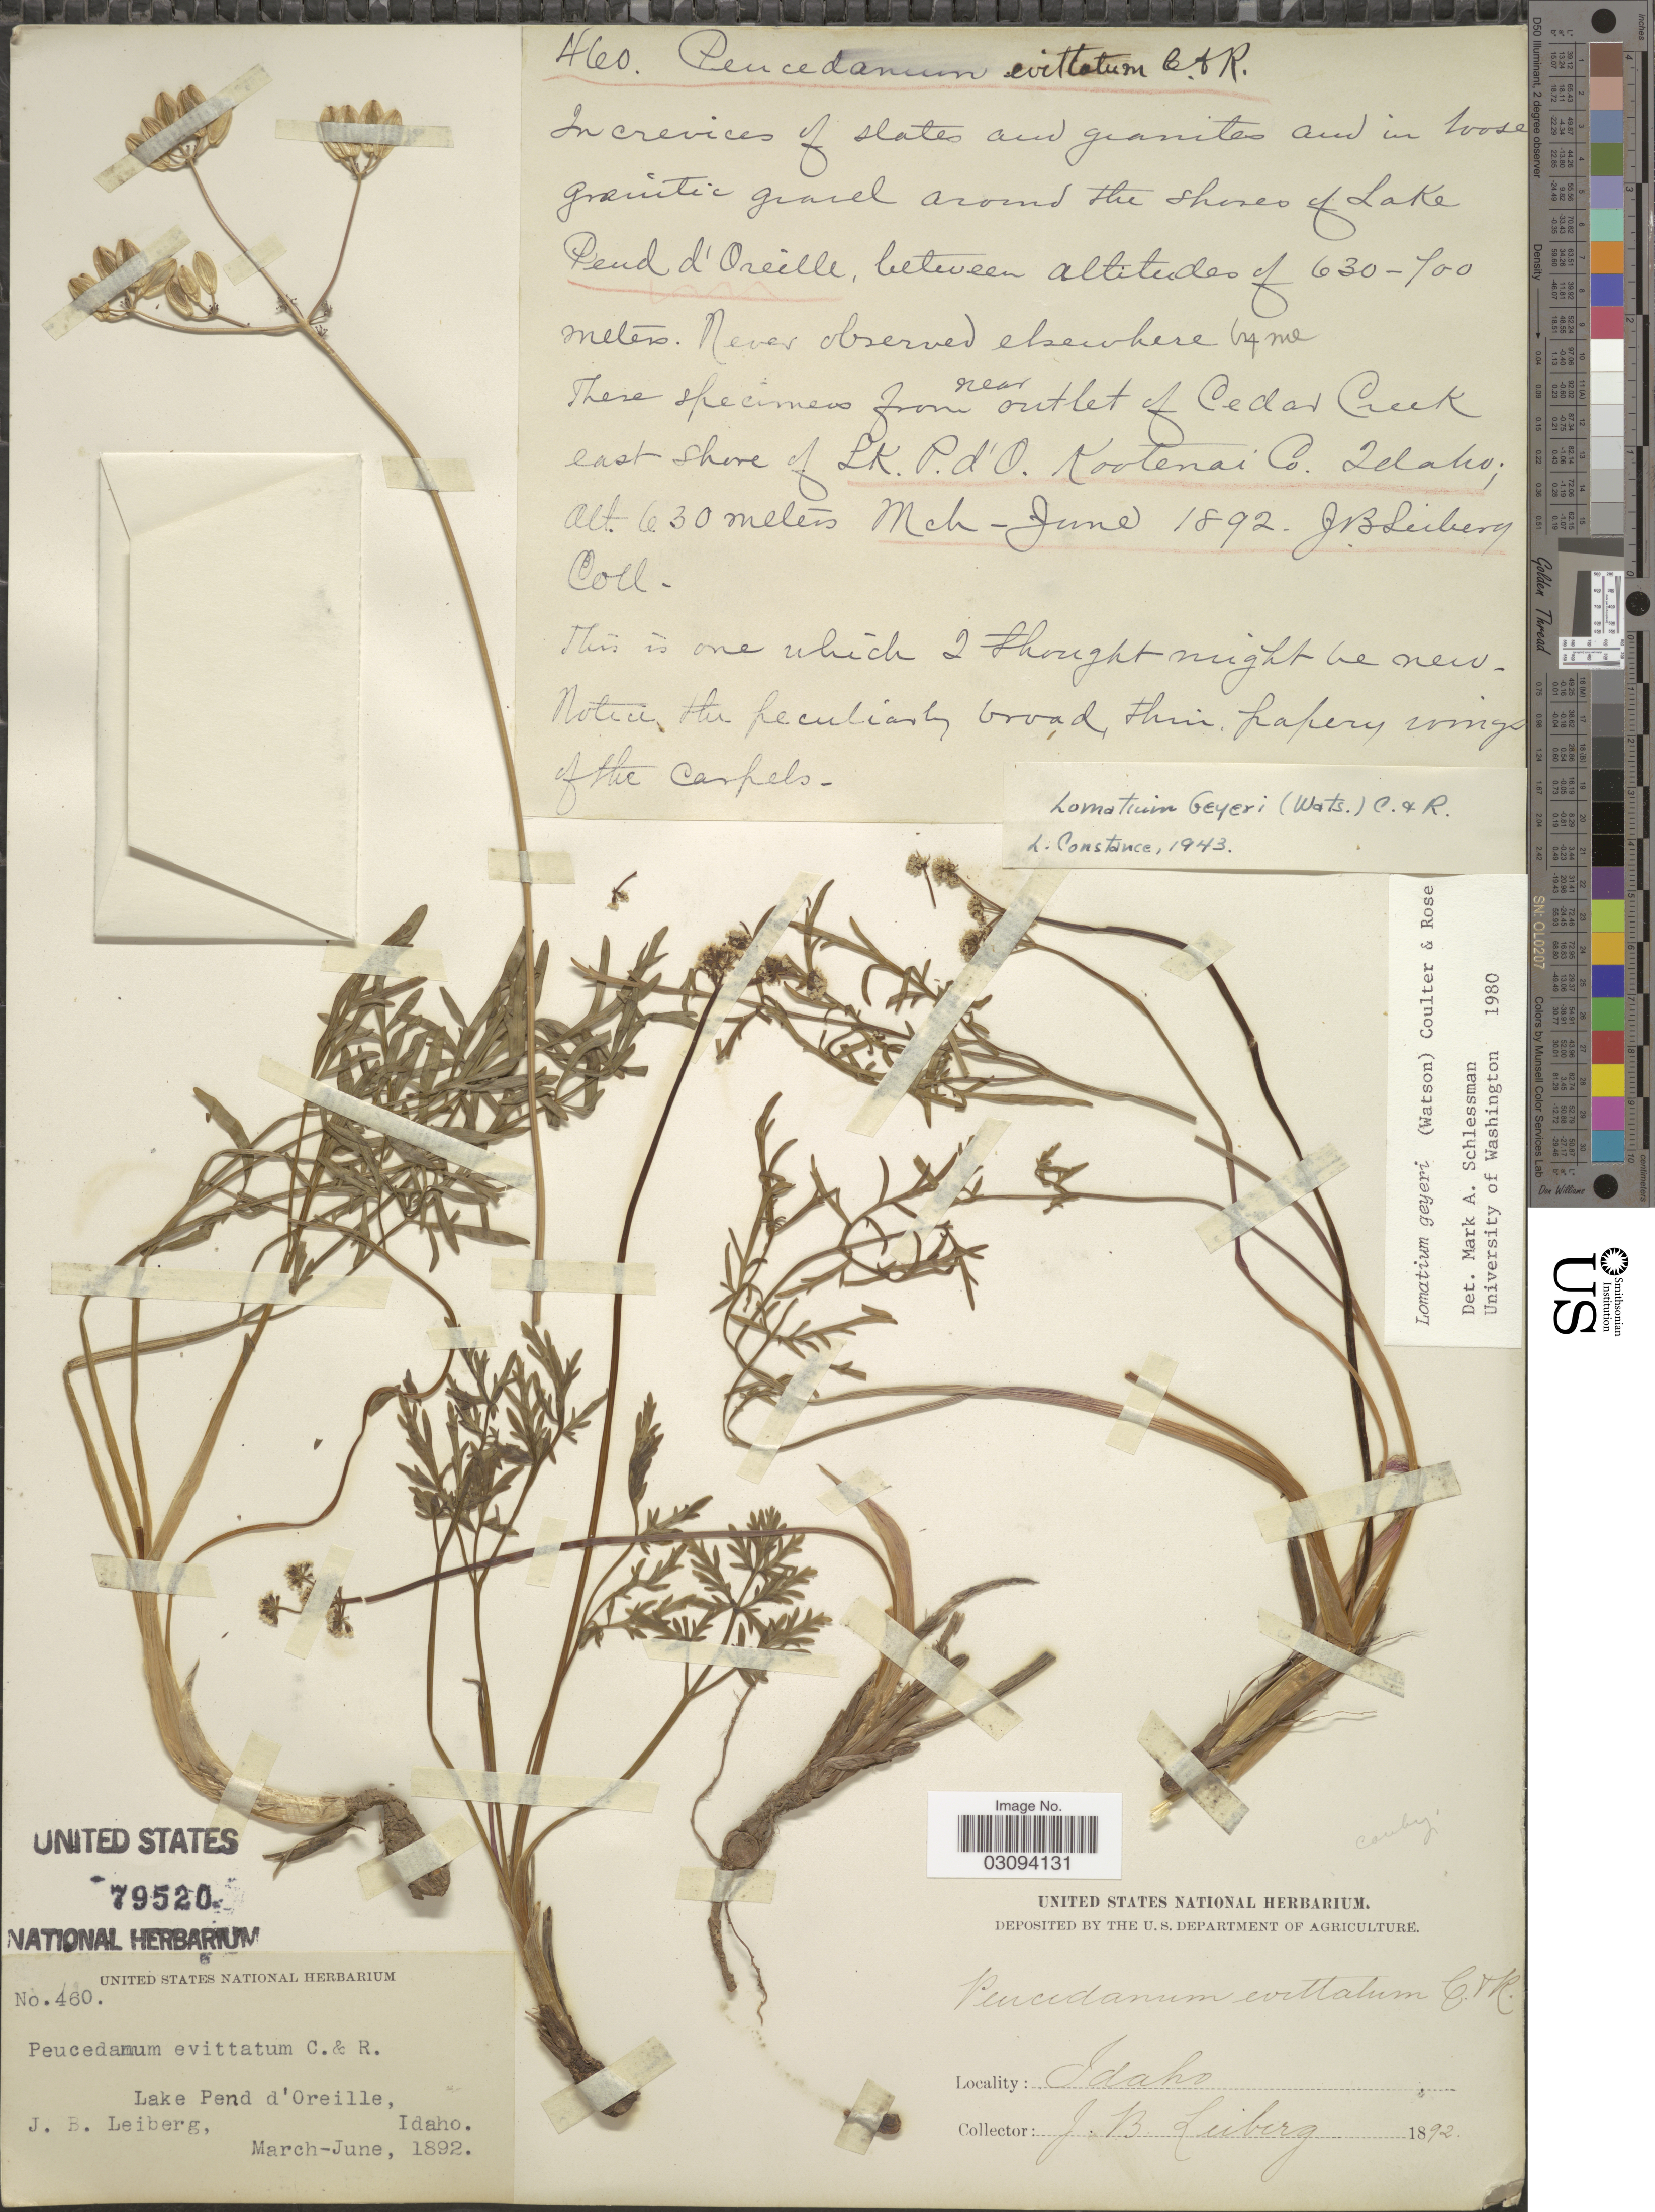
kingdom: Plantae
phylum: Tracheophyta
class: Magnoliopsida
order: Apiales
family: Apiaceae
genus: Lomatium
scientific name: Lomatium geyeri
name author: (S. Watson) J.M. Coult. & Rose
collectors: J. B. Leiberg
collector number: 460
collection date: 1892-03/1892-06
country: United States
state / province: Idaho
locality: Near outlet of Cedar Creek east shore of Lake Pend d'Oreille Kootenai Co.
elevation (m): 630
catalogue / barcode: US 79520